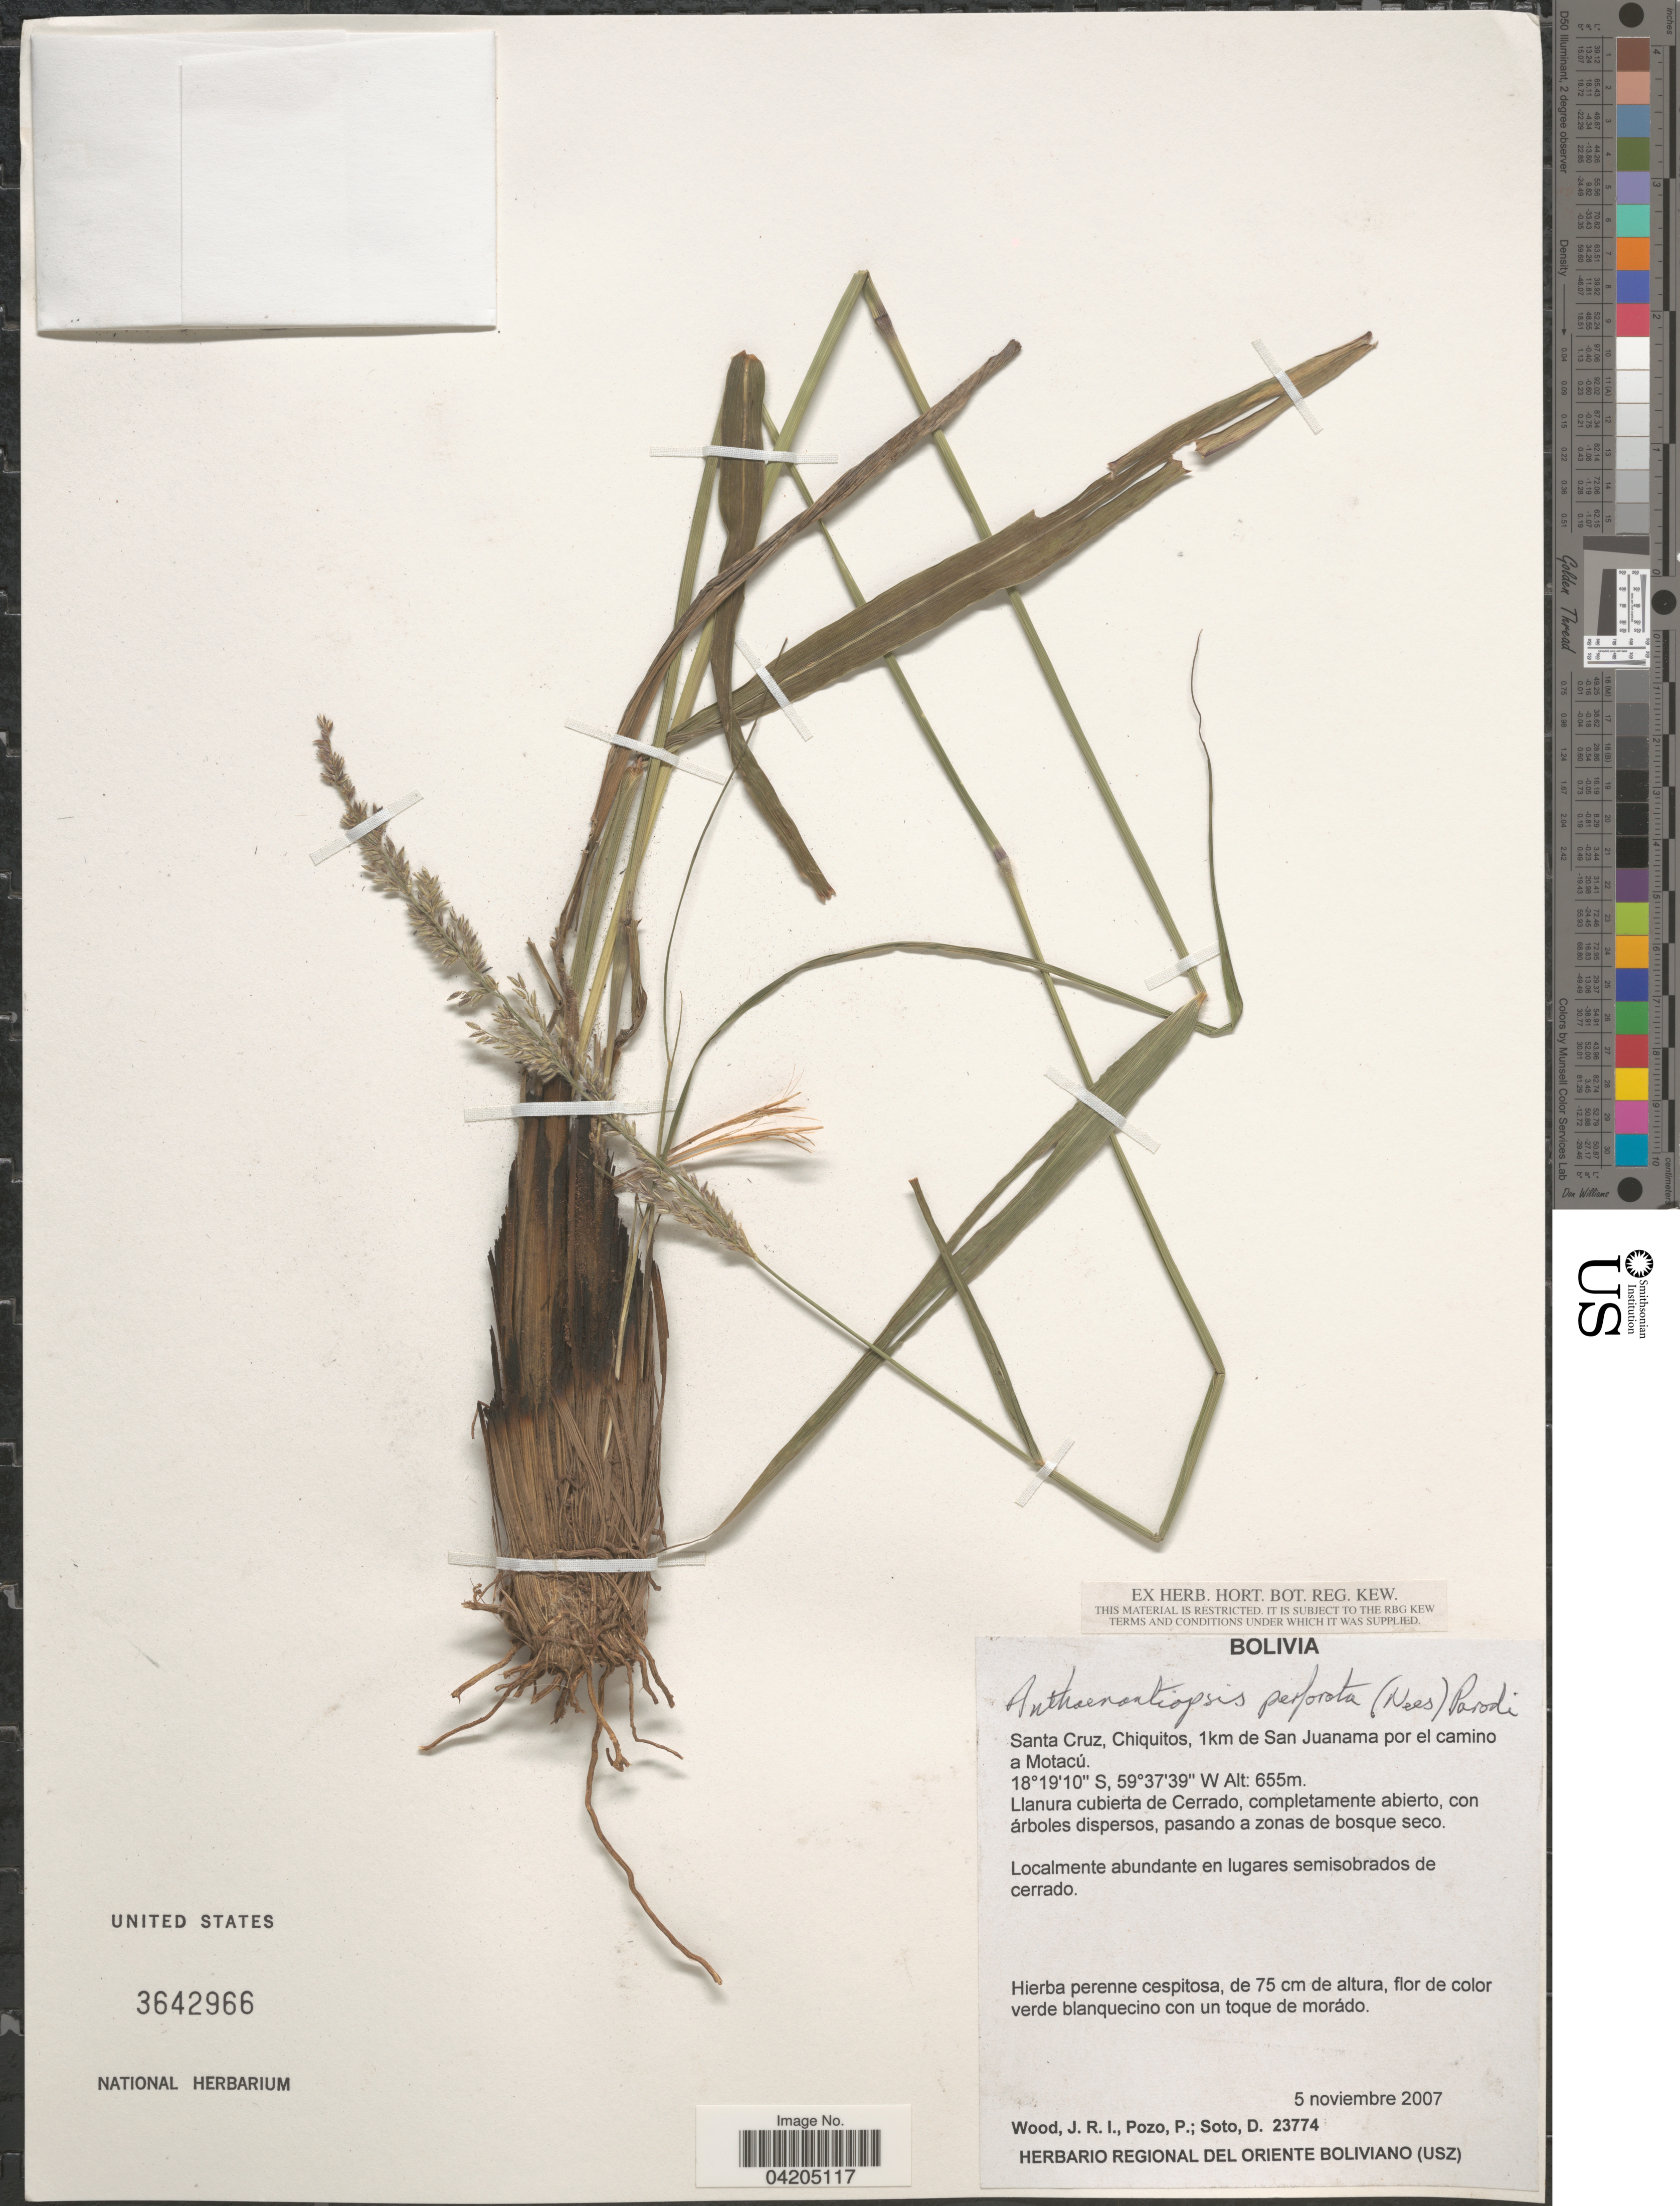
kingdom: Plantae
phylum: Tracheophyta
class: Liliopsida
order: Poales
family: Poaceae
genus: Anthaenantiopsis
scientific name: Anthaenantiopsis perforata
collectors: J. R. I. Wood, P. Pozo & D. Soto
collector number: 23774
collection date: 2007-11-05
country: Bolivia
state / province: Santa Cruz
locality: Chiquitos, 1km de San Juanama por el camino a Motacú.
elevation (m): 655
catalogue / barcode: US 3642966